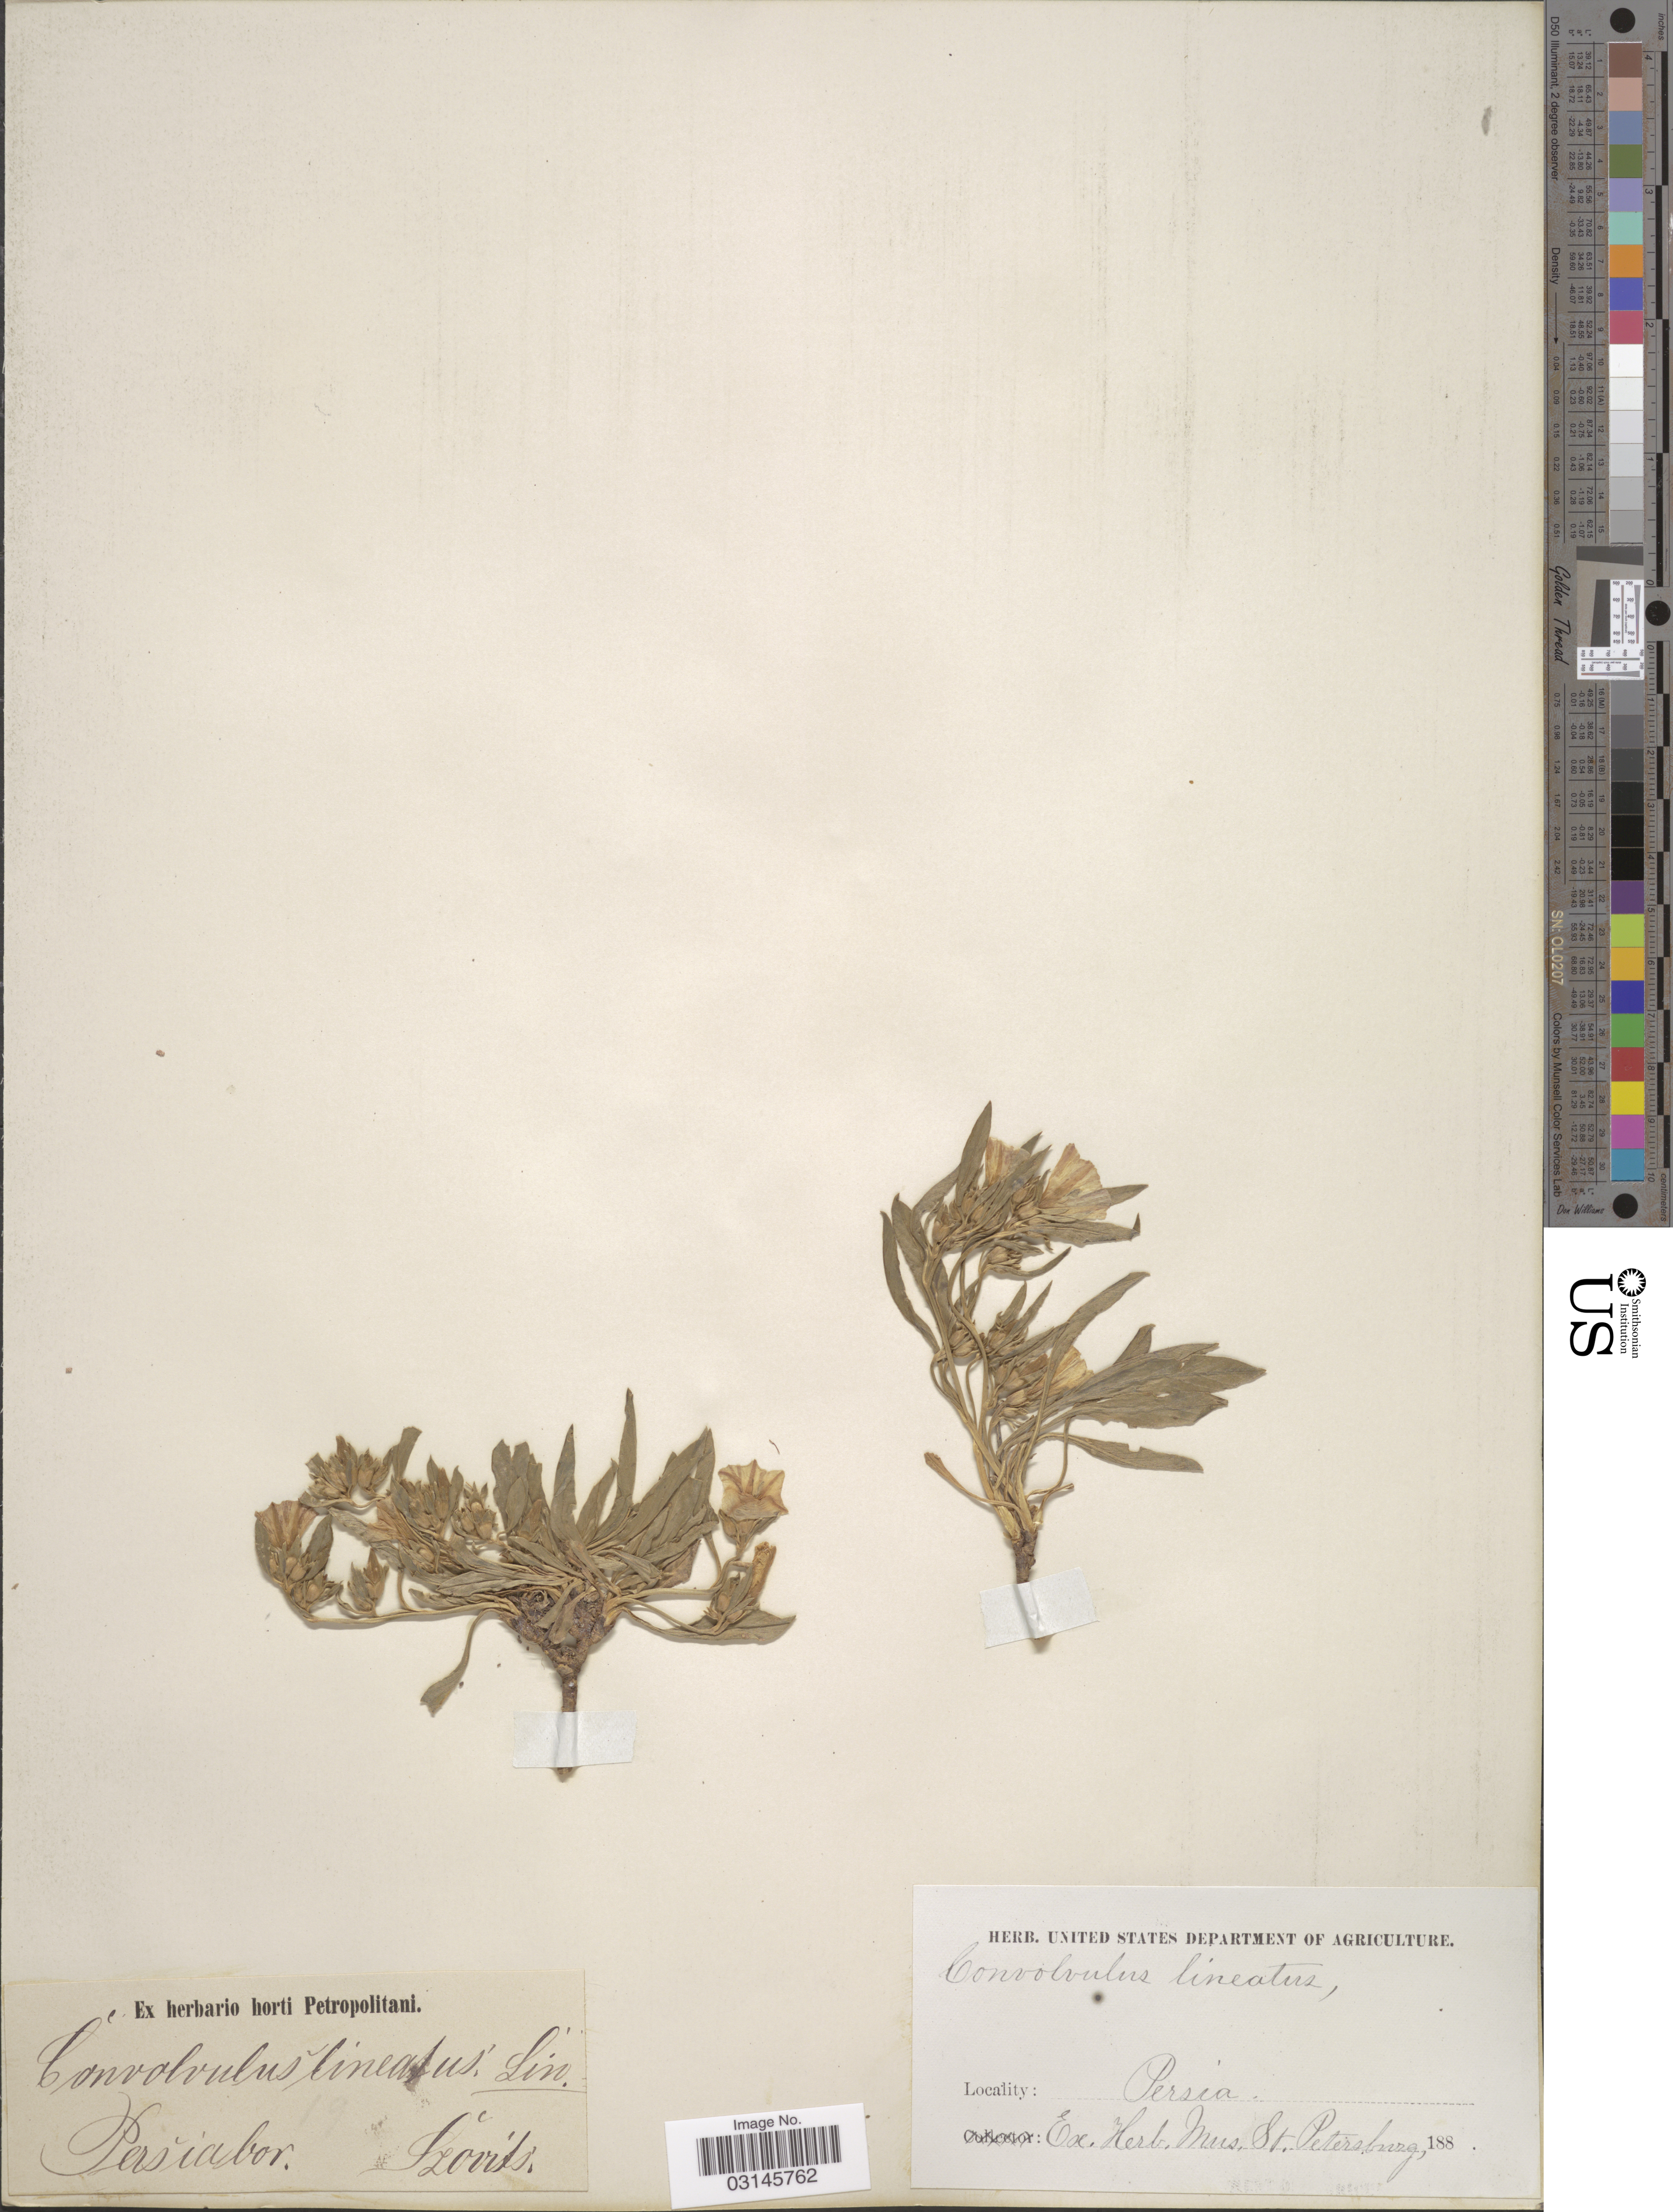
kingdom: Plantae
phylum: Tracheophyta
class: Magnoliopsida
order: Solanales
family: Convolvulaceae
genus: Convolvulus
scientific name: Convolvulus lineatus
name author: L.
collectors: Szovits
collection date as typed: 188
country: Iran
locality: Persia bor.